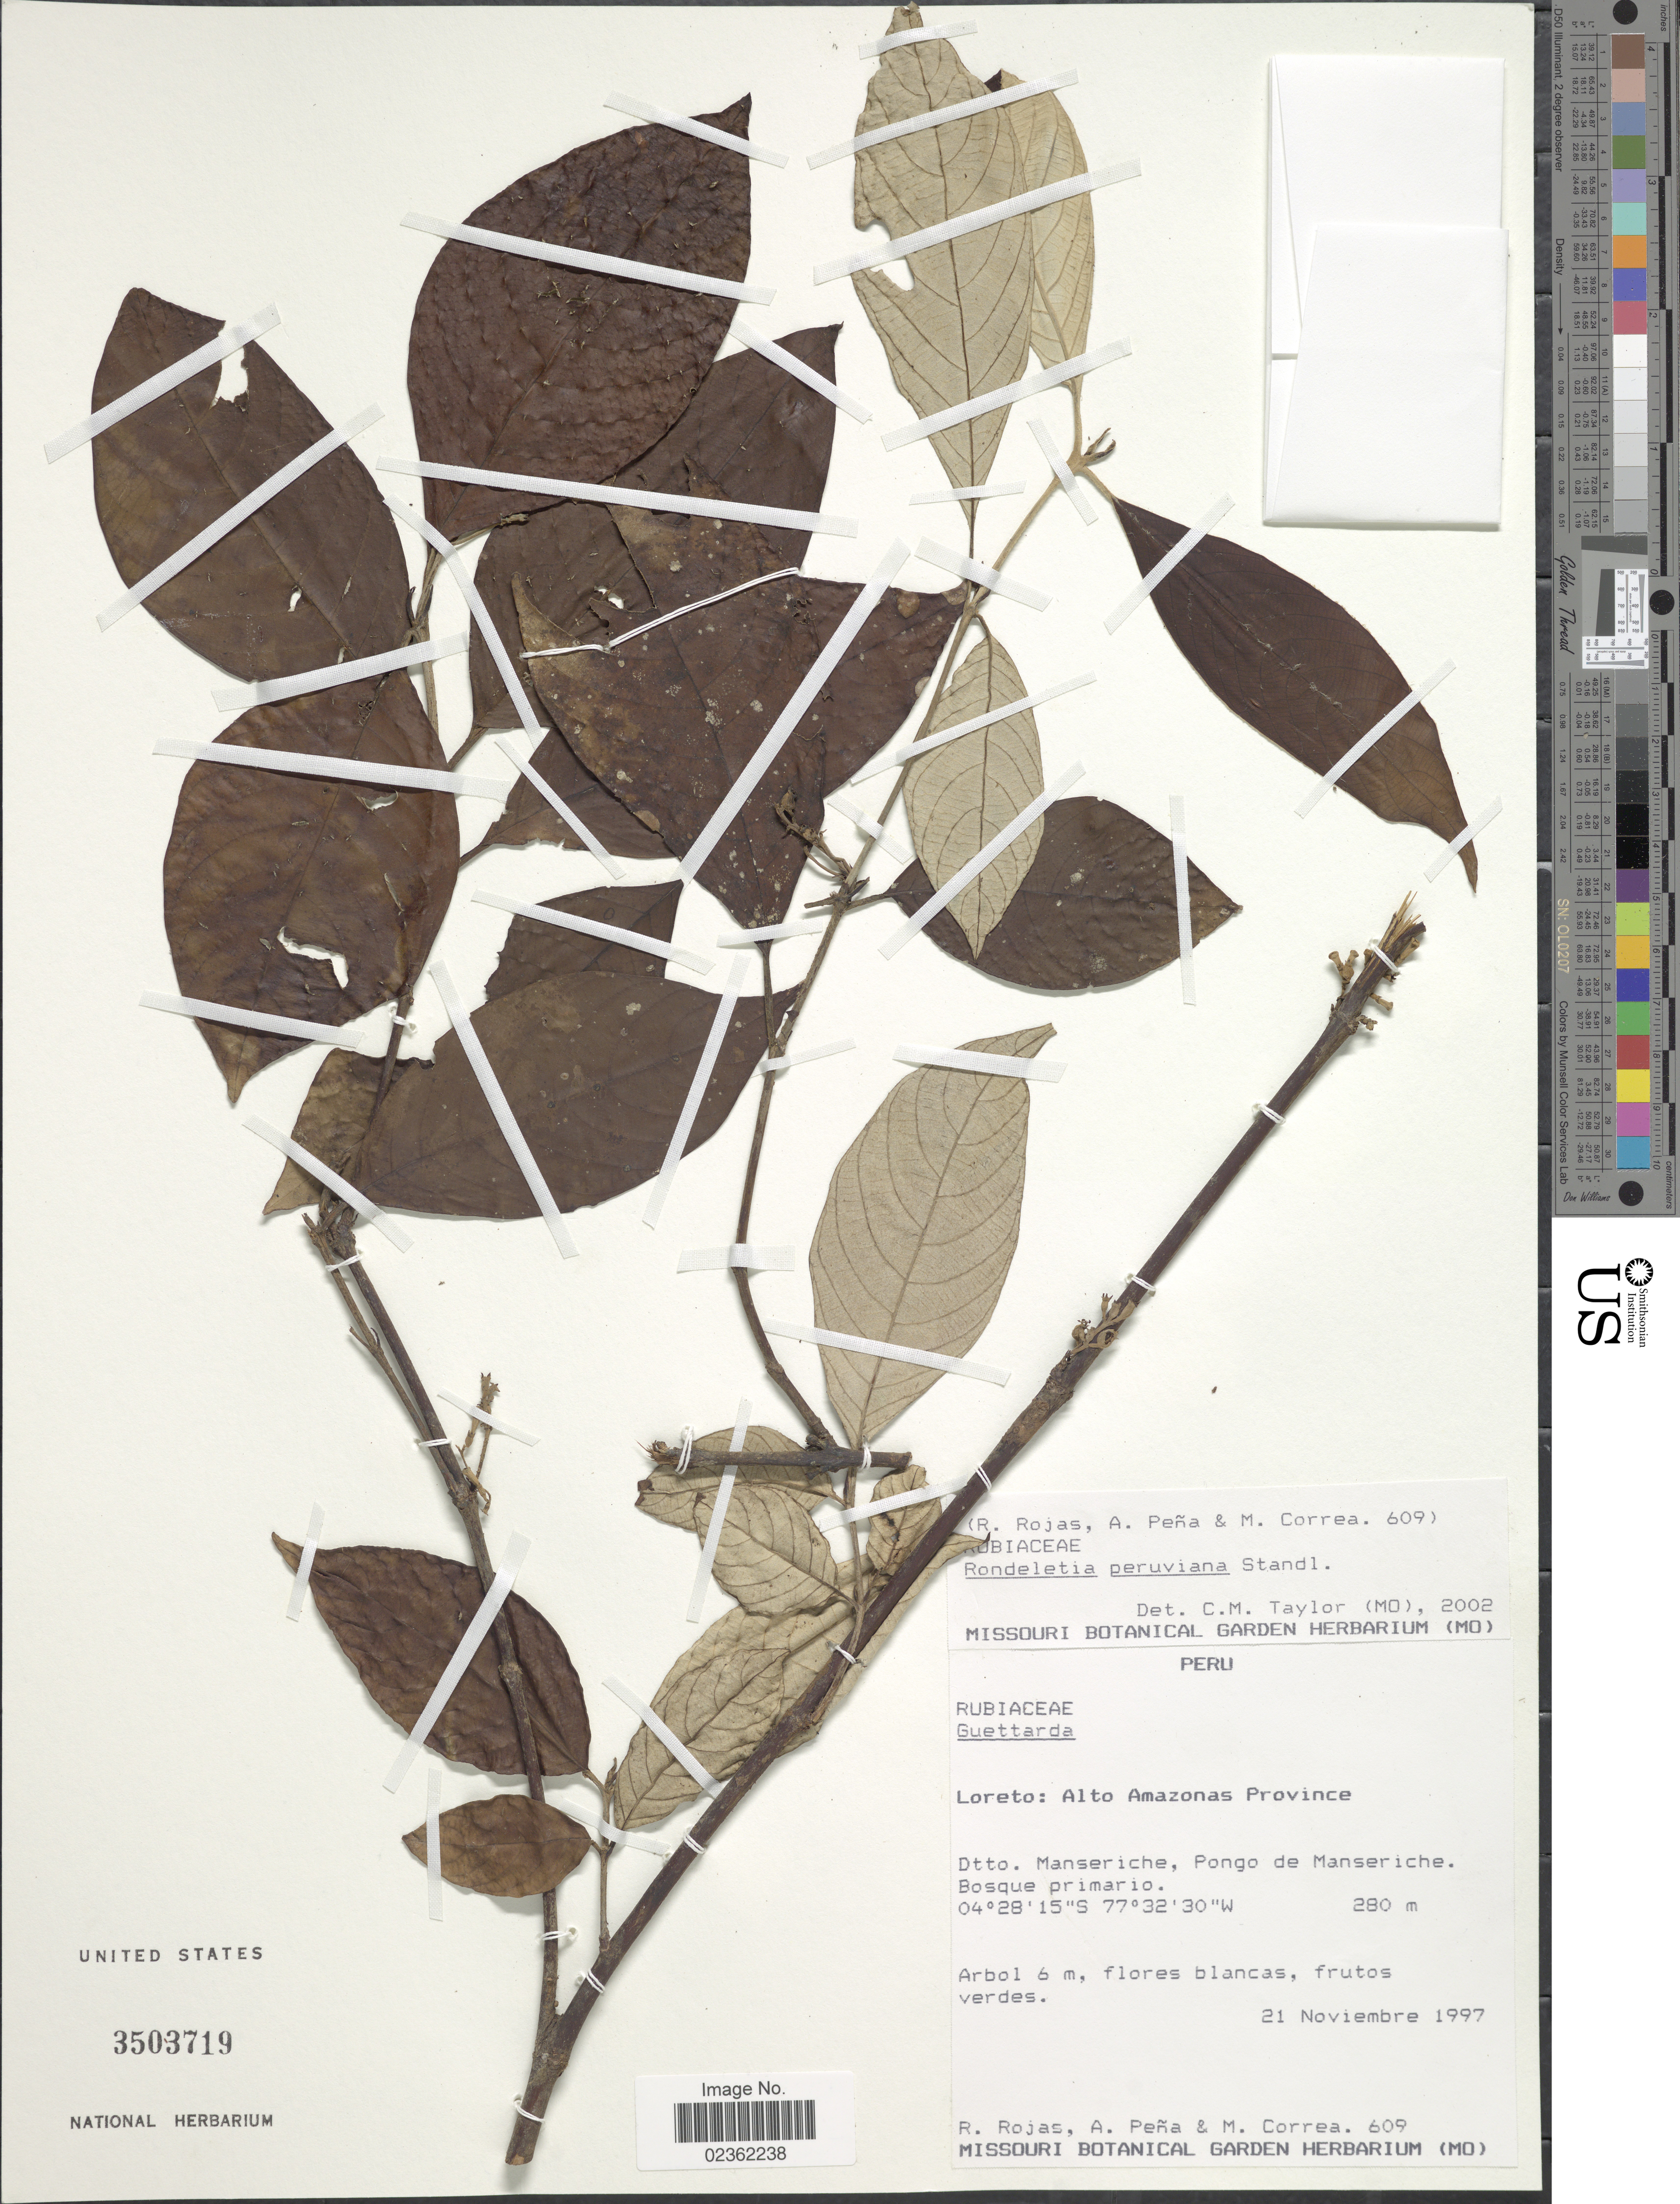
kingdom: Plantae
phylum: Tracheophyta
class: Magnoliopsida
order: Gentianales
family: Rubiaceae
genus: Rondeletia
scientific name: Rondeletia peruviana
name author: Standl.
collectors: R. Rojas, A. Pena & M. Correa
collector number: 609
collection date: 1997-11-21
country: Peru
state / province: Loreto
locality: Alto Amazonas Province, Dtto. Manseriche, Pongo de Manseriche.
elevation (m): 280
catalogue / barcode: US 3503719